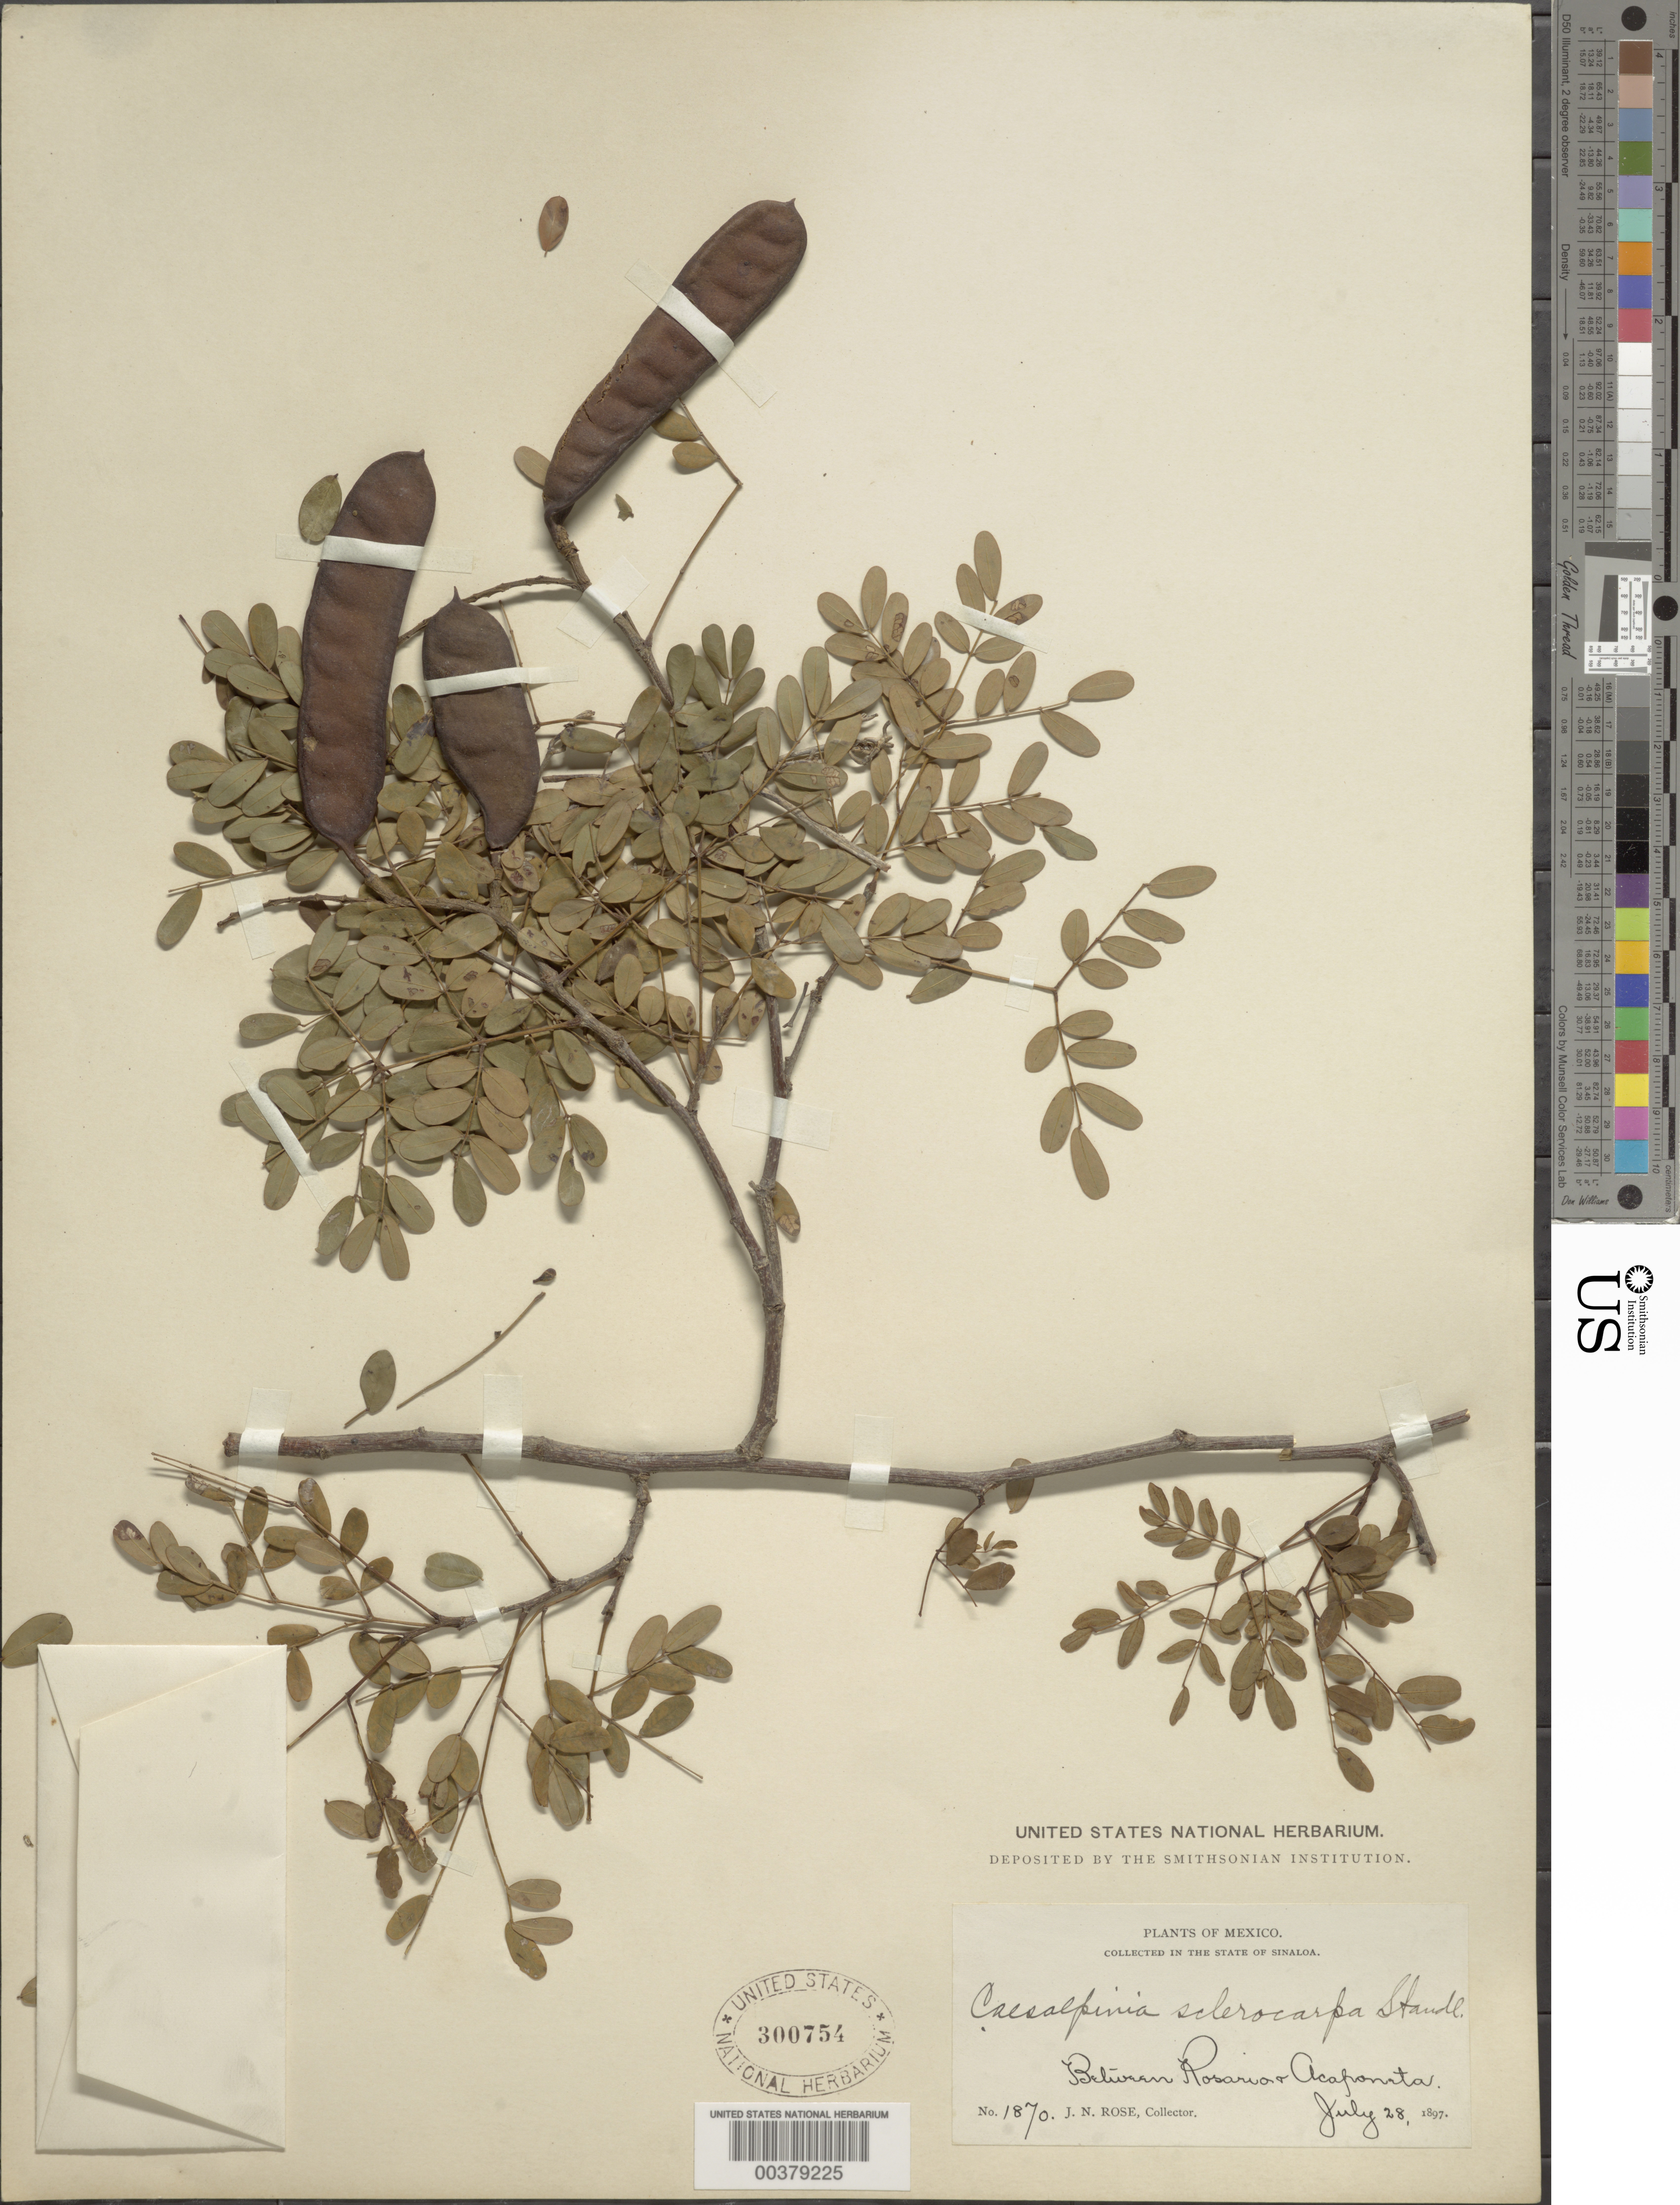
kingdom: Plantae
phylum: Tracheophyta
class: Magnoliopsida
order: Fabales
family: Fabaceae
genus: Libidibia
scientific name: Libidibia sclerocarpa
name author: (Standl.) Britton & Rose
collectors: J. N. Rose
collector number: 1870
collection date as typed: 28 Jul 1897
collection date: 1897-07-28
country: Mexico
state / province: Sinaloa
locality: Between Rosario and Acaponeta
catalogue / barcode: US 300754